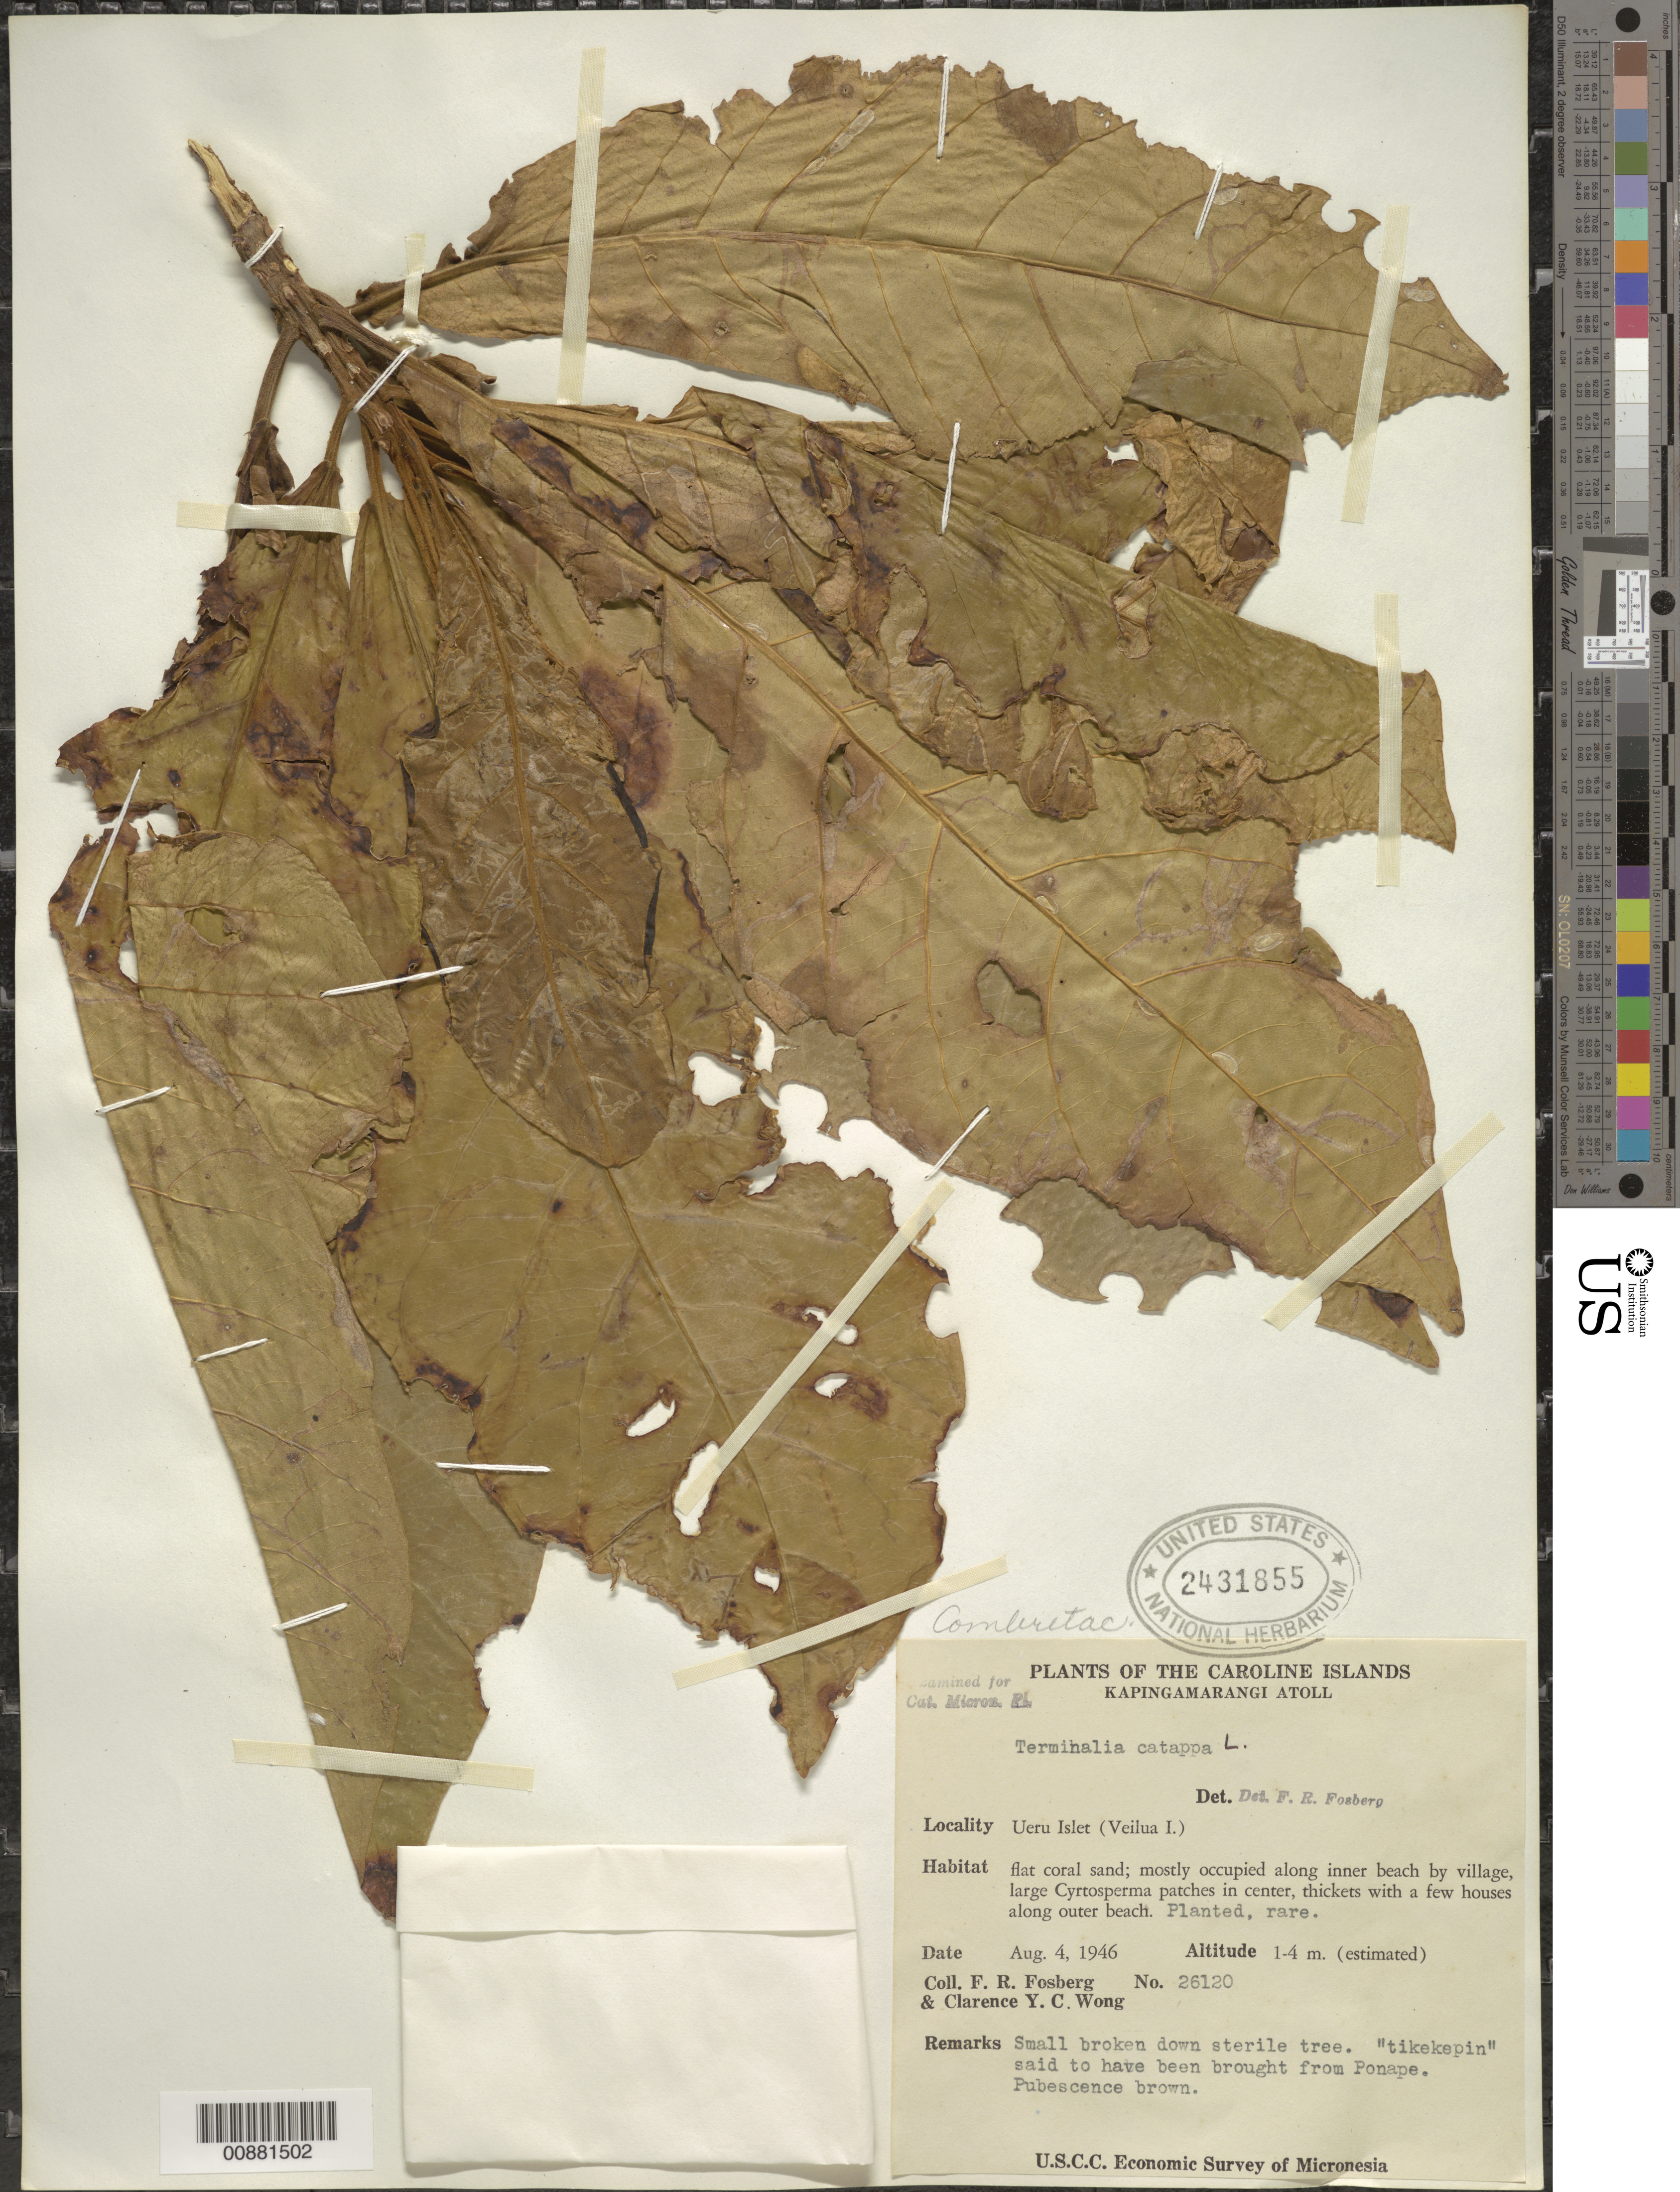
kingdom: Plantae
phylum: Tracheophyta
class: Magnoliopsida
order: Myrtales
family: Combretaceae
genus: Terminalia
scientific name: Terminalia catappa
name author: L.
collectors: F. R. Fosberg & C. Wong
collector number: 26120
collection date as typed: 04 Aug 1946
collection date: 1946-08-04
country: Micronesia, Federated States of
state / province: Pohnpei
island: Kapingamarangi Atoll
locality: Ueru Islet (Veilua I.)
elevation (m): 1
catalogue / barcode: US 2431855